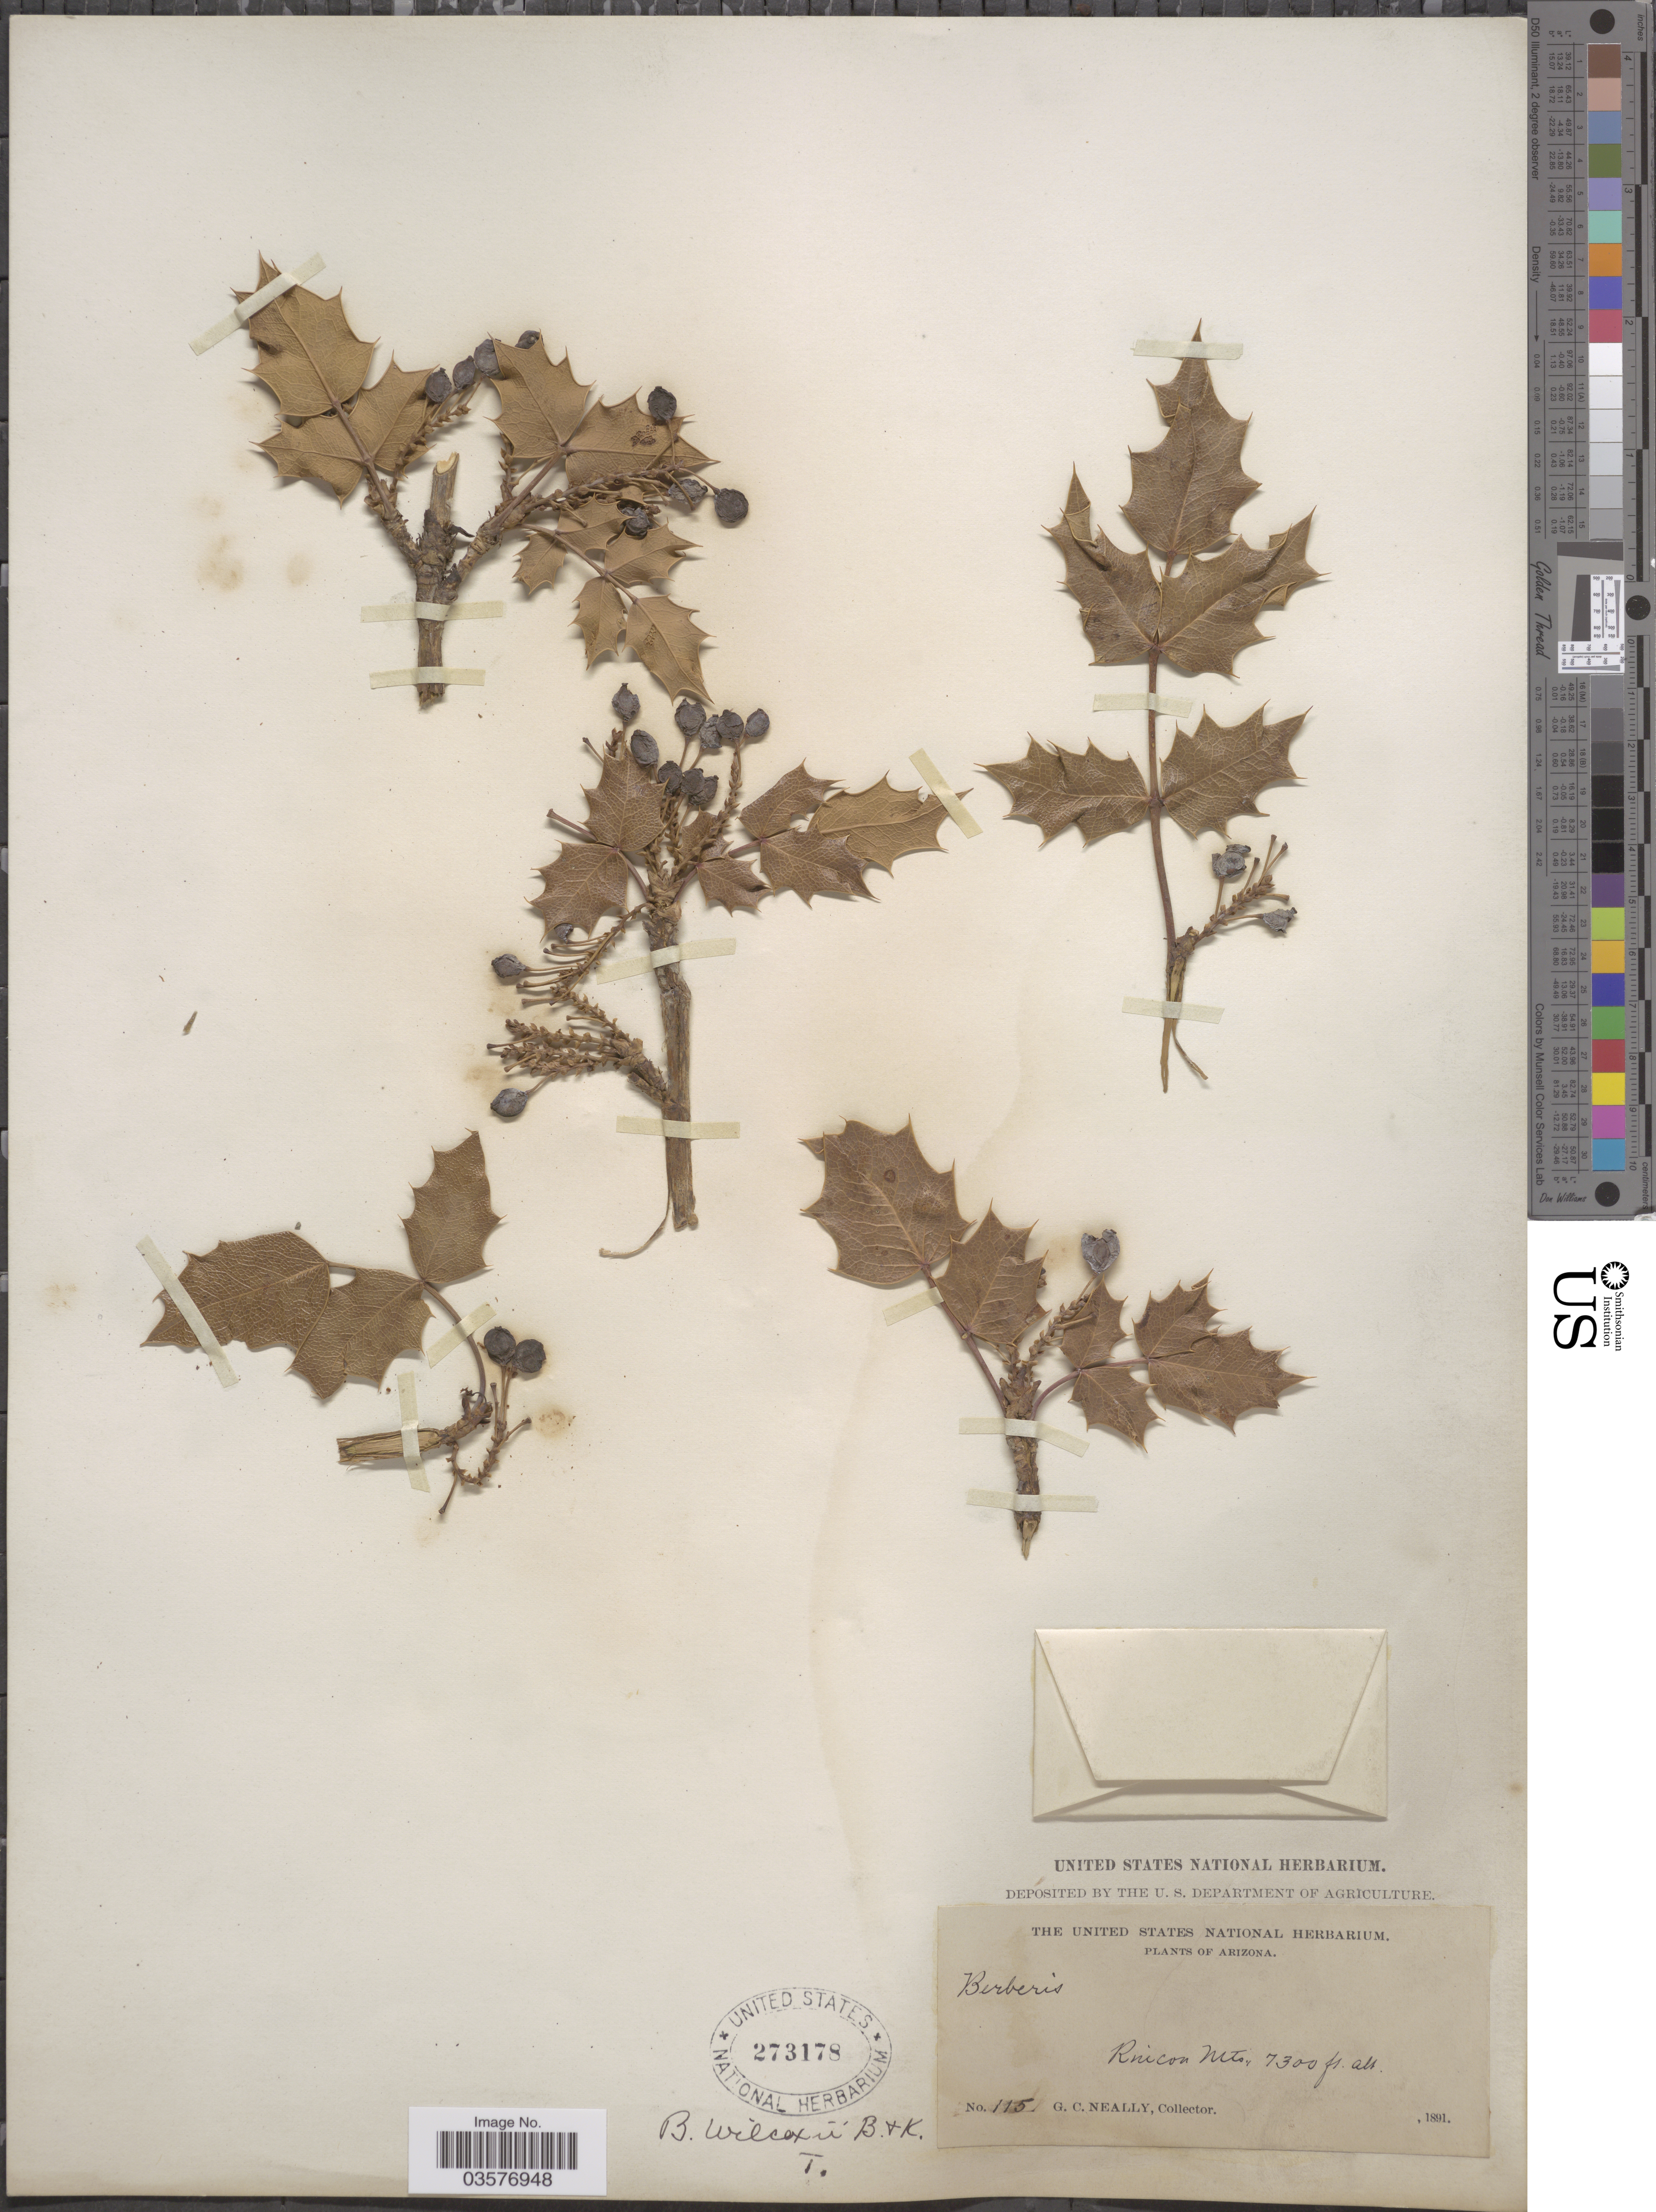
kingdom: Plantae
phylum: Tracheophyta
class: Magnoliopsida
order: Ranunculales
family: Berberidaceae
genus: Mahonia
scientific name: Mahonia wilcoxii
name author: (Kearney) Rehder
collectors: G. Neally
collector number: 115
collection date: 1891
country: United States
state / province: Arizona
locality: Rincon Mts.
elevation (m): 2225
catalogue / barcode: US 273178